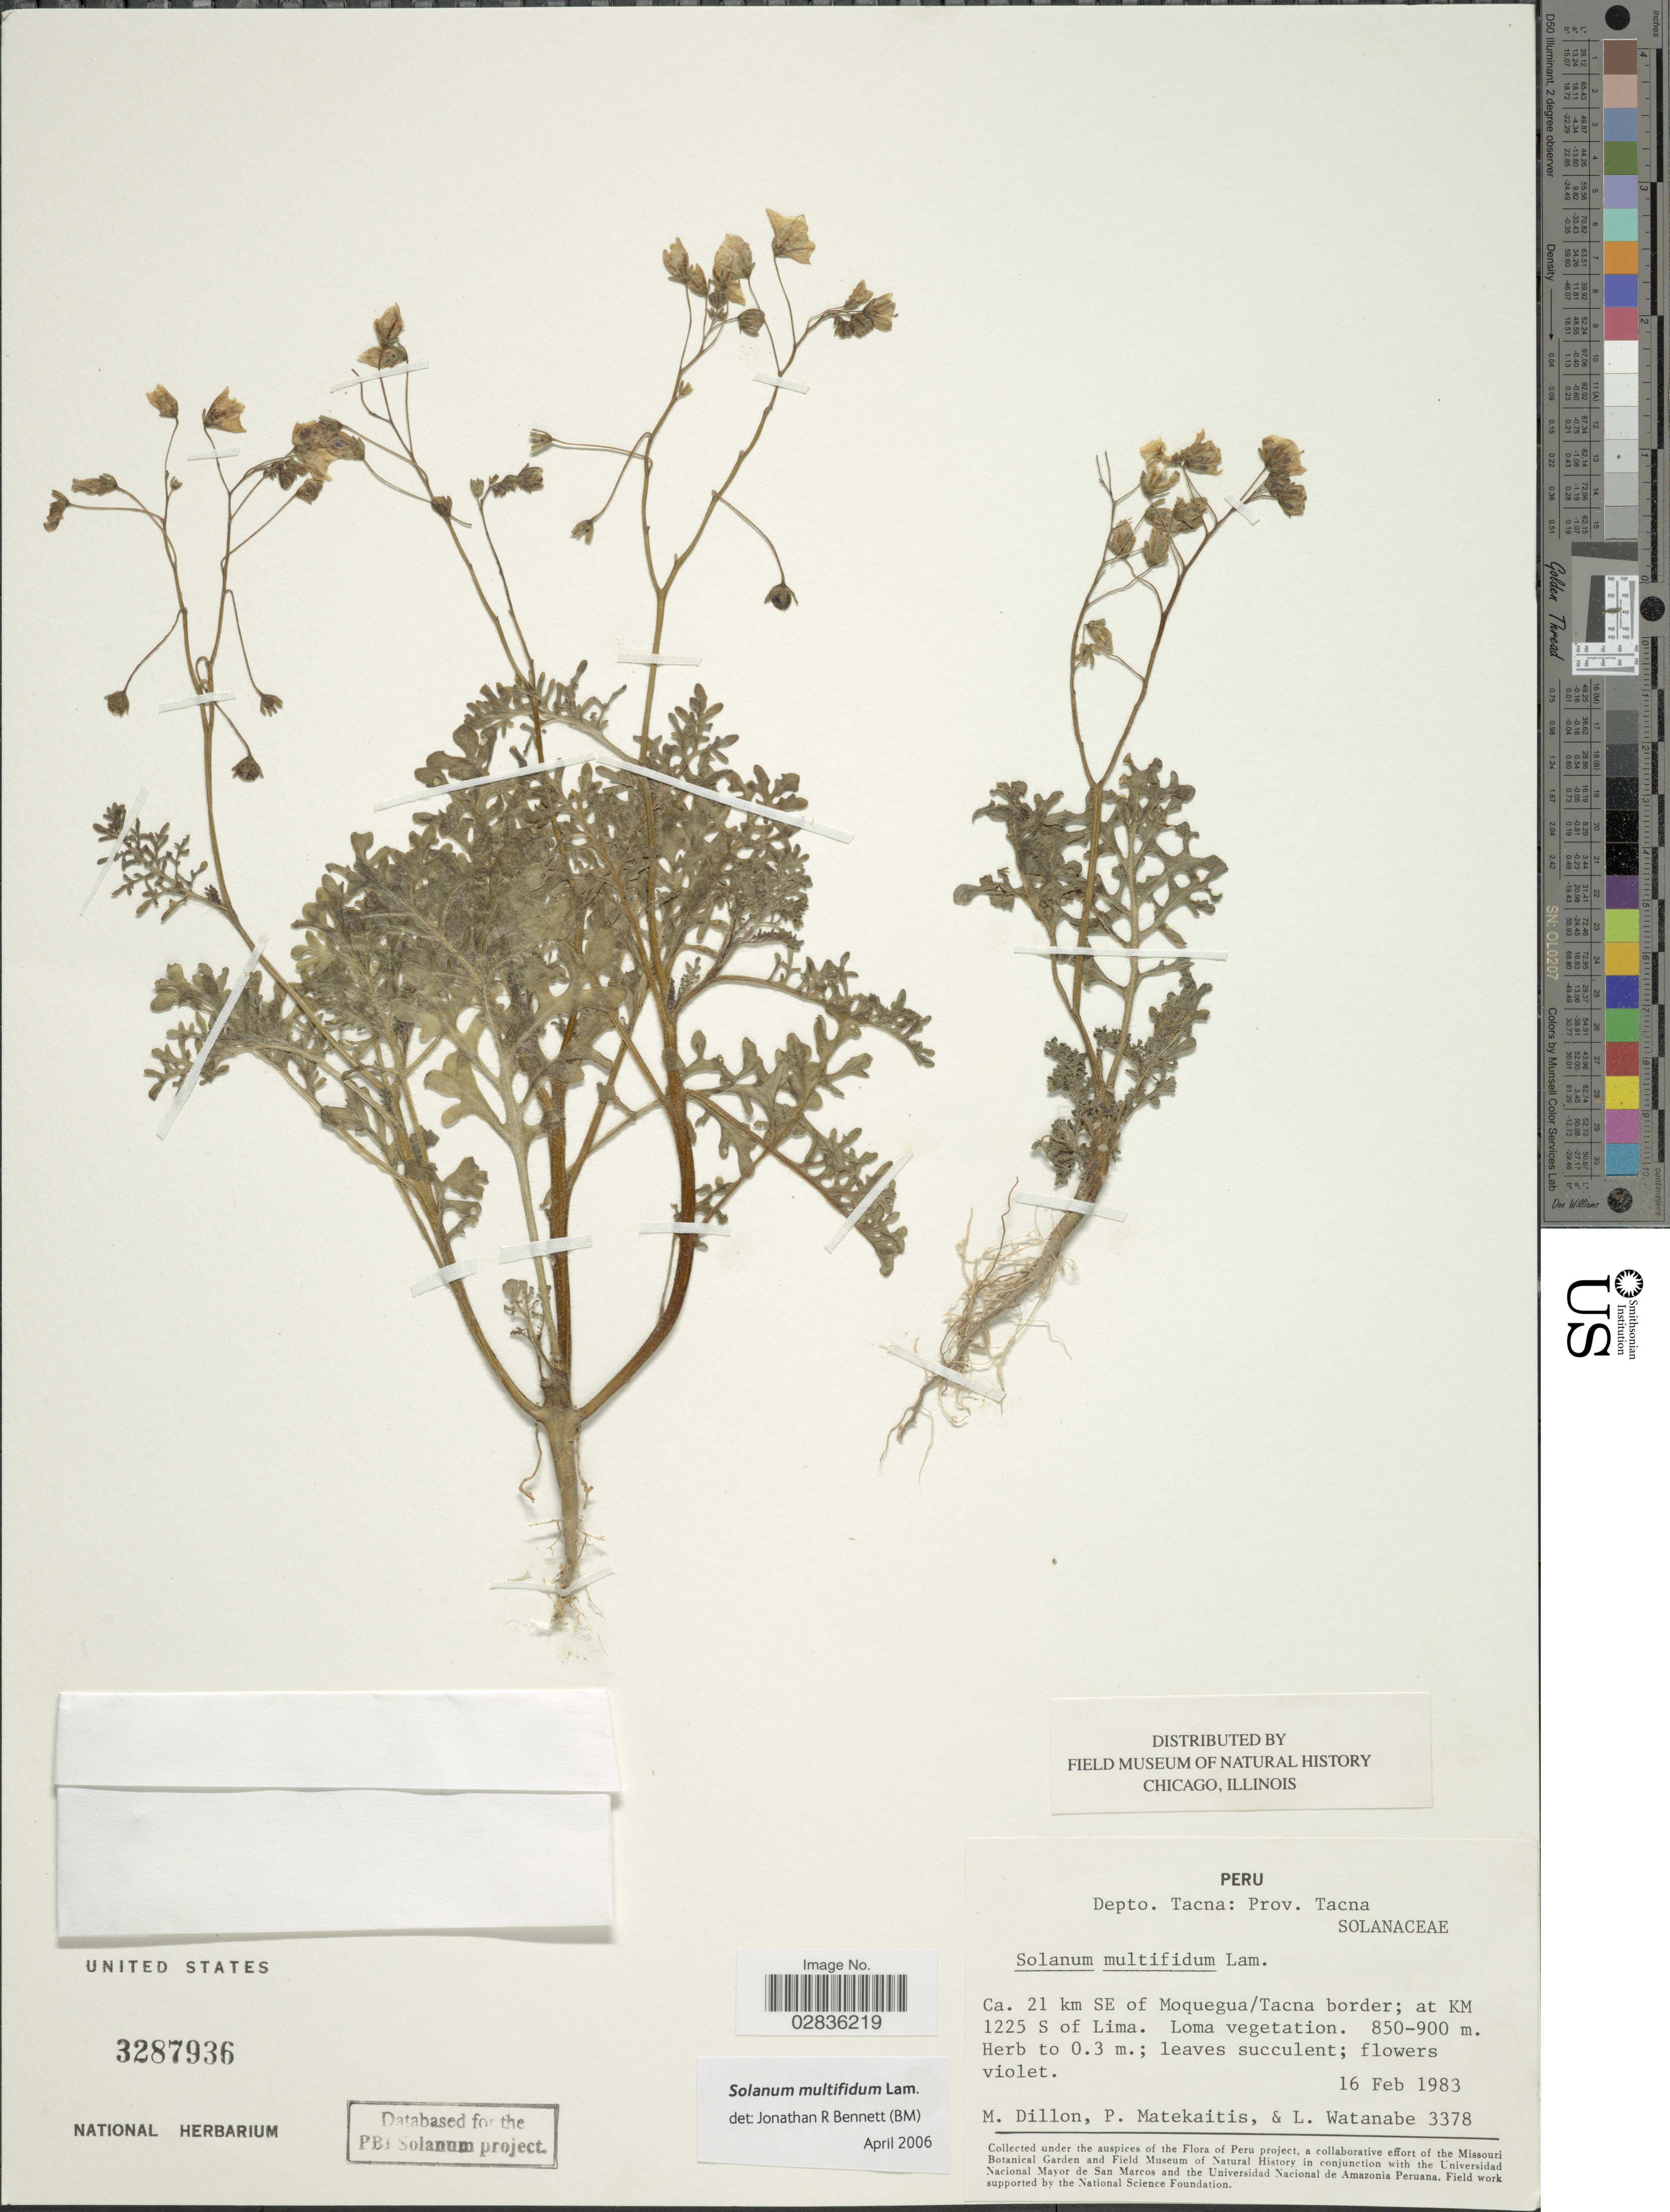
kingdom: Plantae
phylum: Tracheophyta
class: Magnoliopsida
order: Solanales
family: Solanaceae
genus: Solanum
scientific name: Solanum multifidum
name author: Lam.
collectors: M. O. Dillon, P. Matekaitis & L. Watanabe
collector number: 3378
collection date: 1983-02-16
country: Peru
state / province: Tacna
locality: Depto. Tacna: Prov. Tacna. Ca. 21 km SE of Moquegua/Tacna border; at KM 1225 S of Lima.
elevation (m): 850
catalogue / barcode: US 3287936